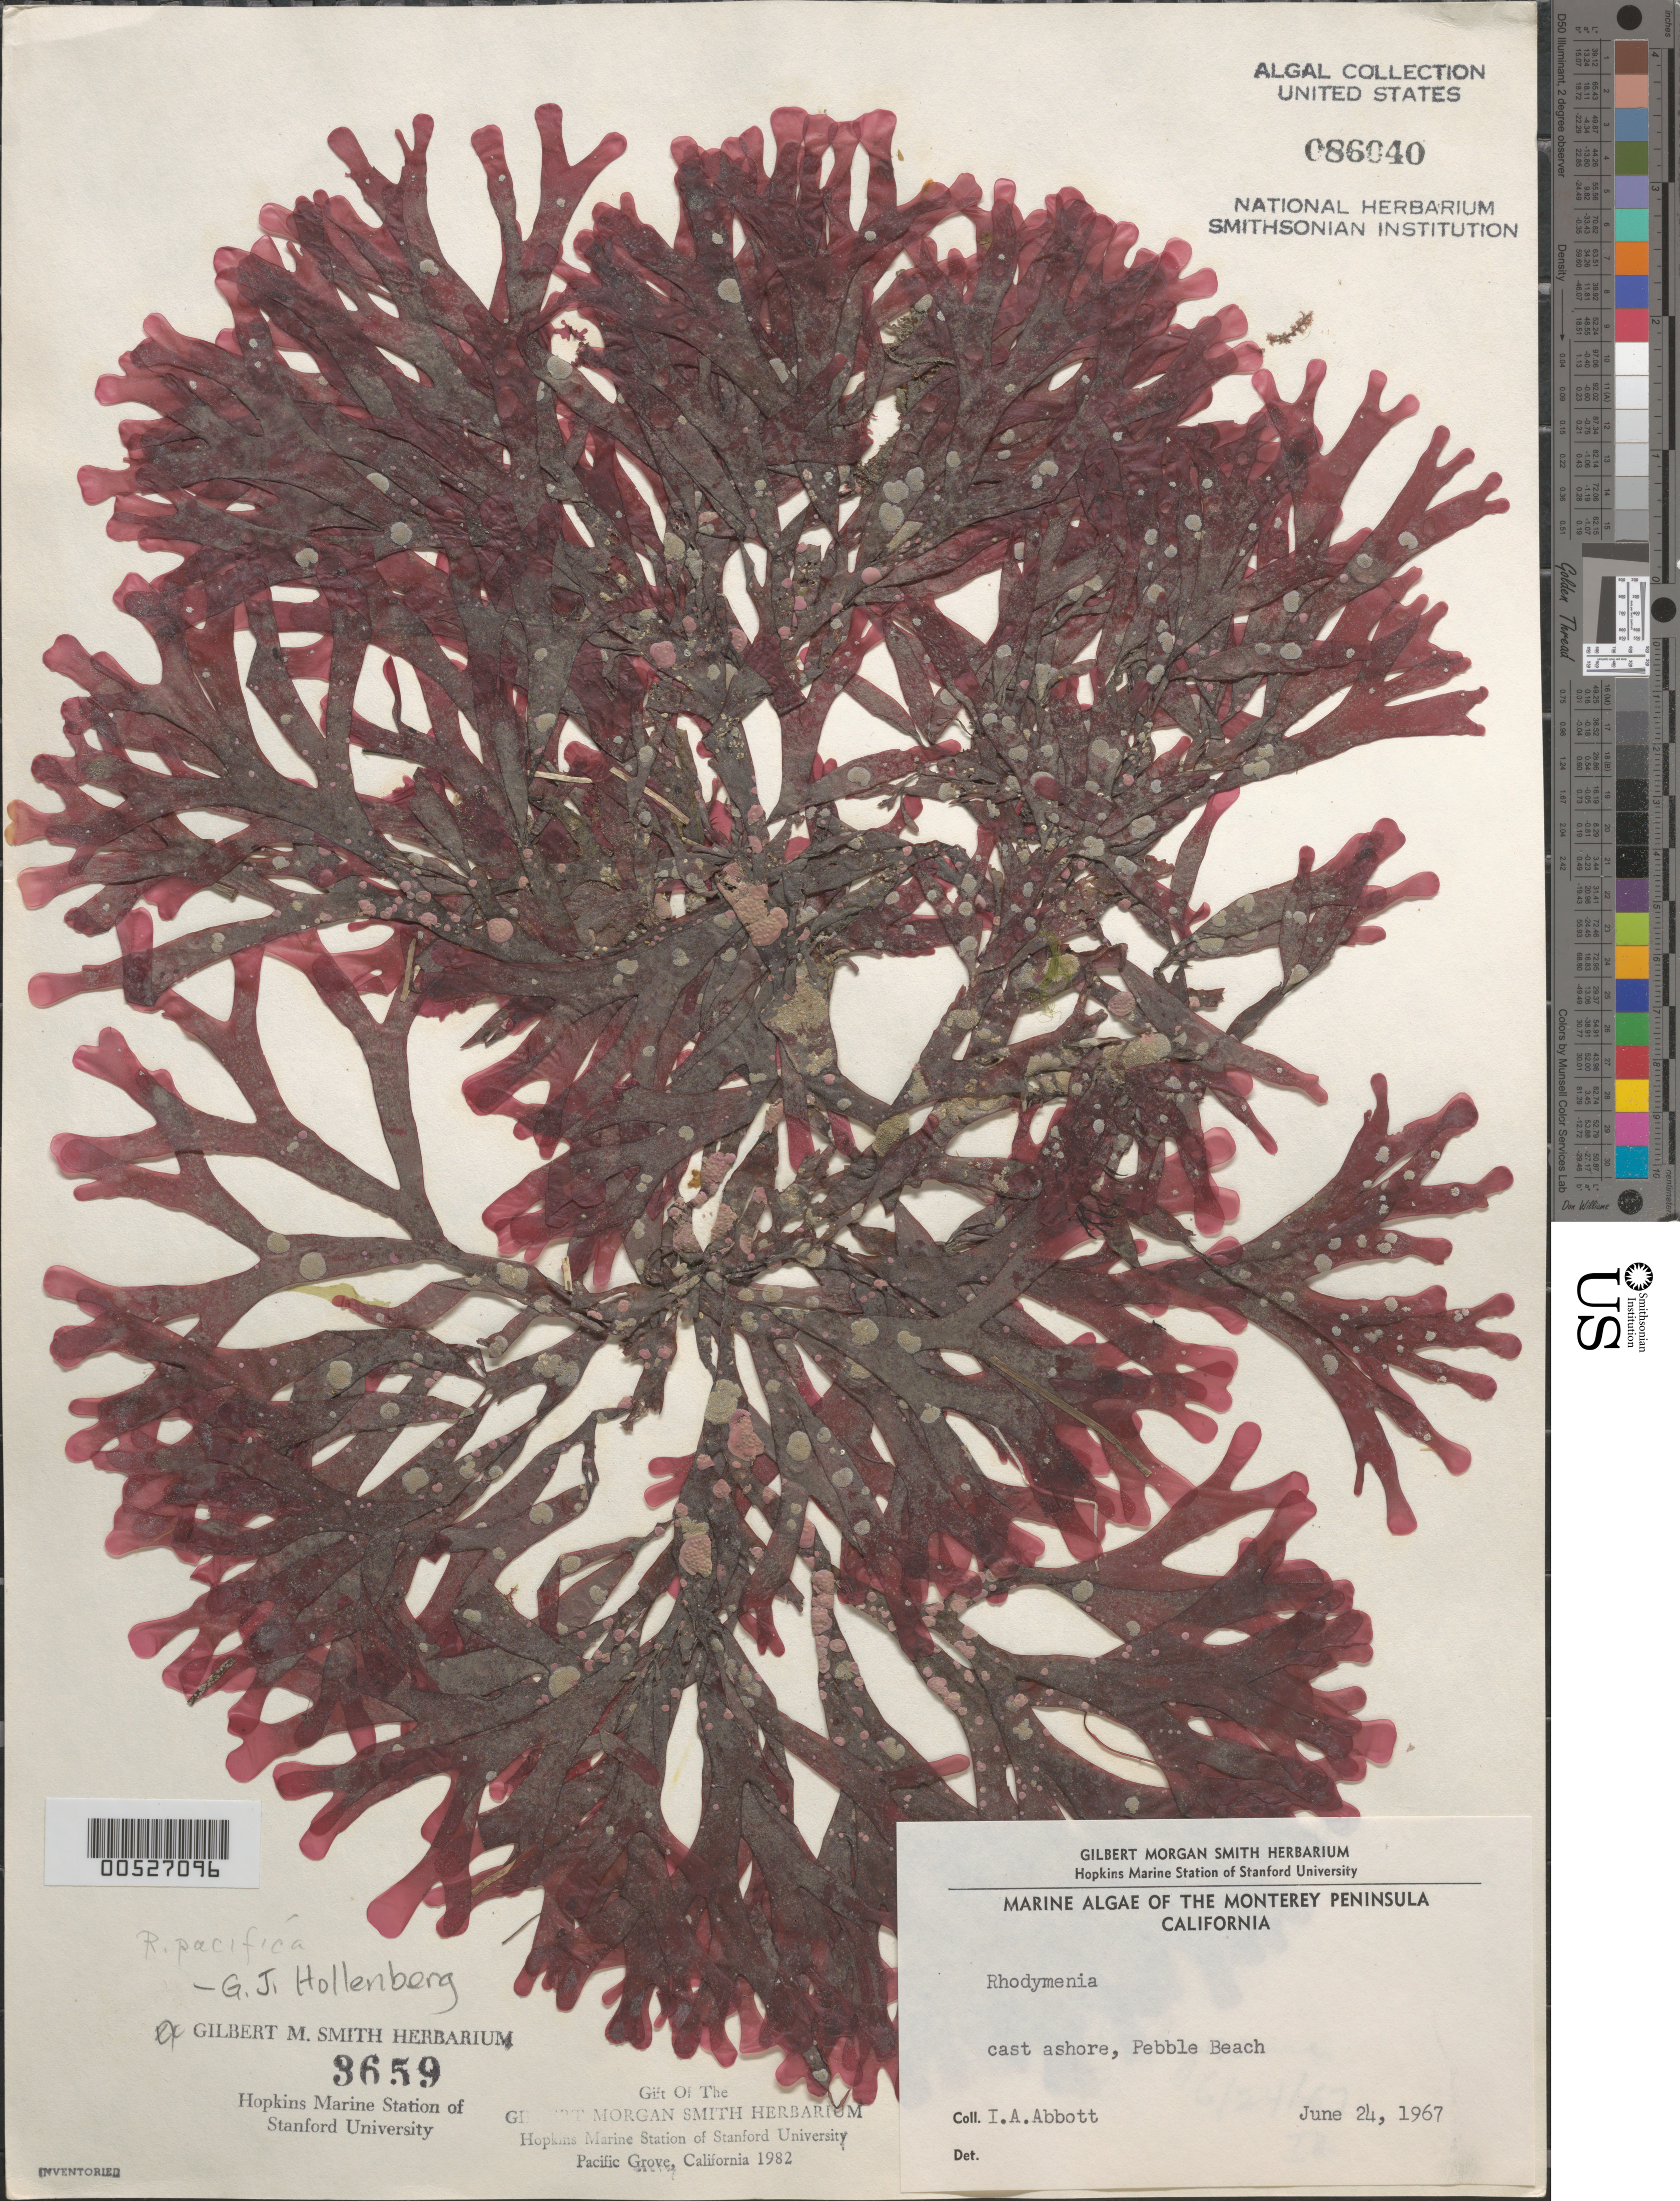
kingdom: Plantae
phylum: Rhodophyta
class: Florideophyceae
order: Rhodymeniales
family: Rhodymeniaceae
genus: Rhodymenia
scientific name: Rhodymenia pacifica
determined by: Hollenberg, George J.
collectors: I. A. Abbott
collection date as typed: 24 Jun 1967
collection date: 1967-06-24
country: United States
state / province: California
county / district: Monterey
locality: Pebble Beach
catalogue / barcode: US 86040